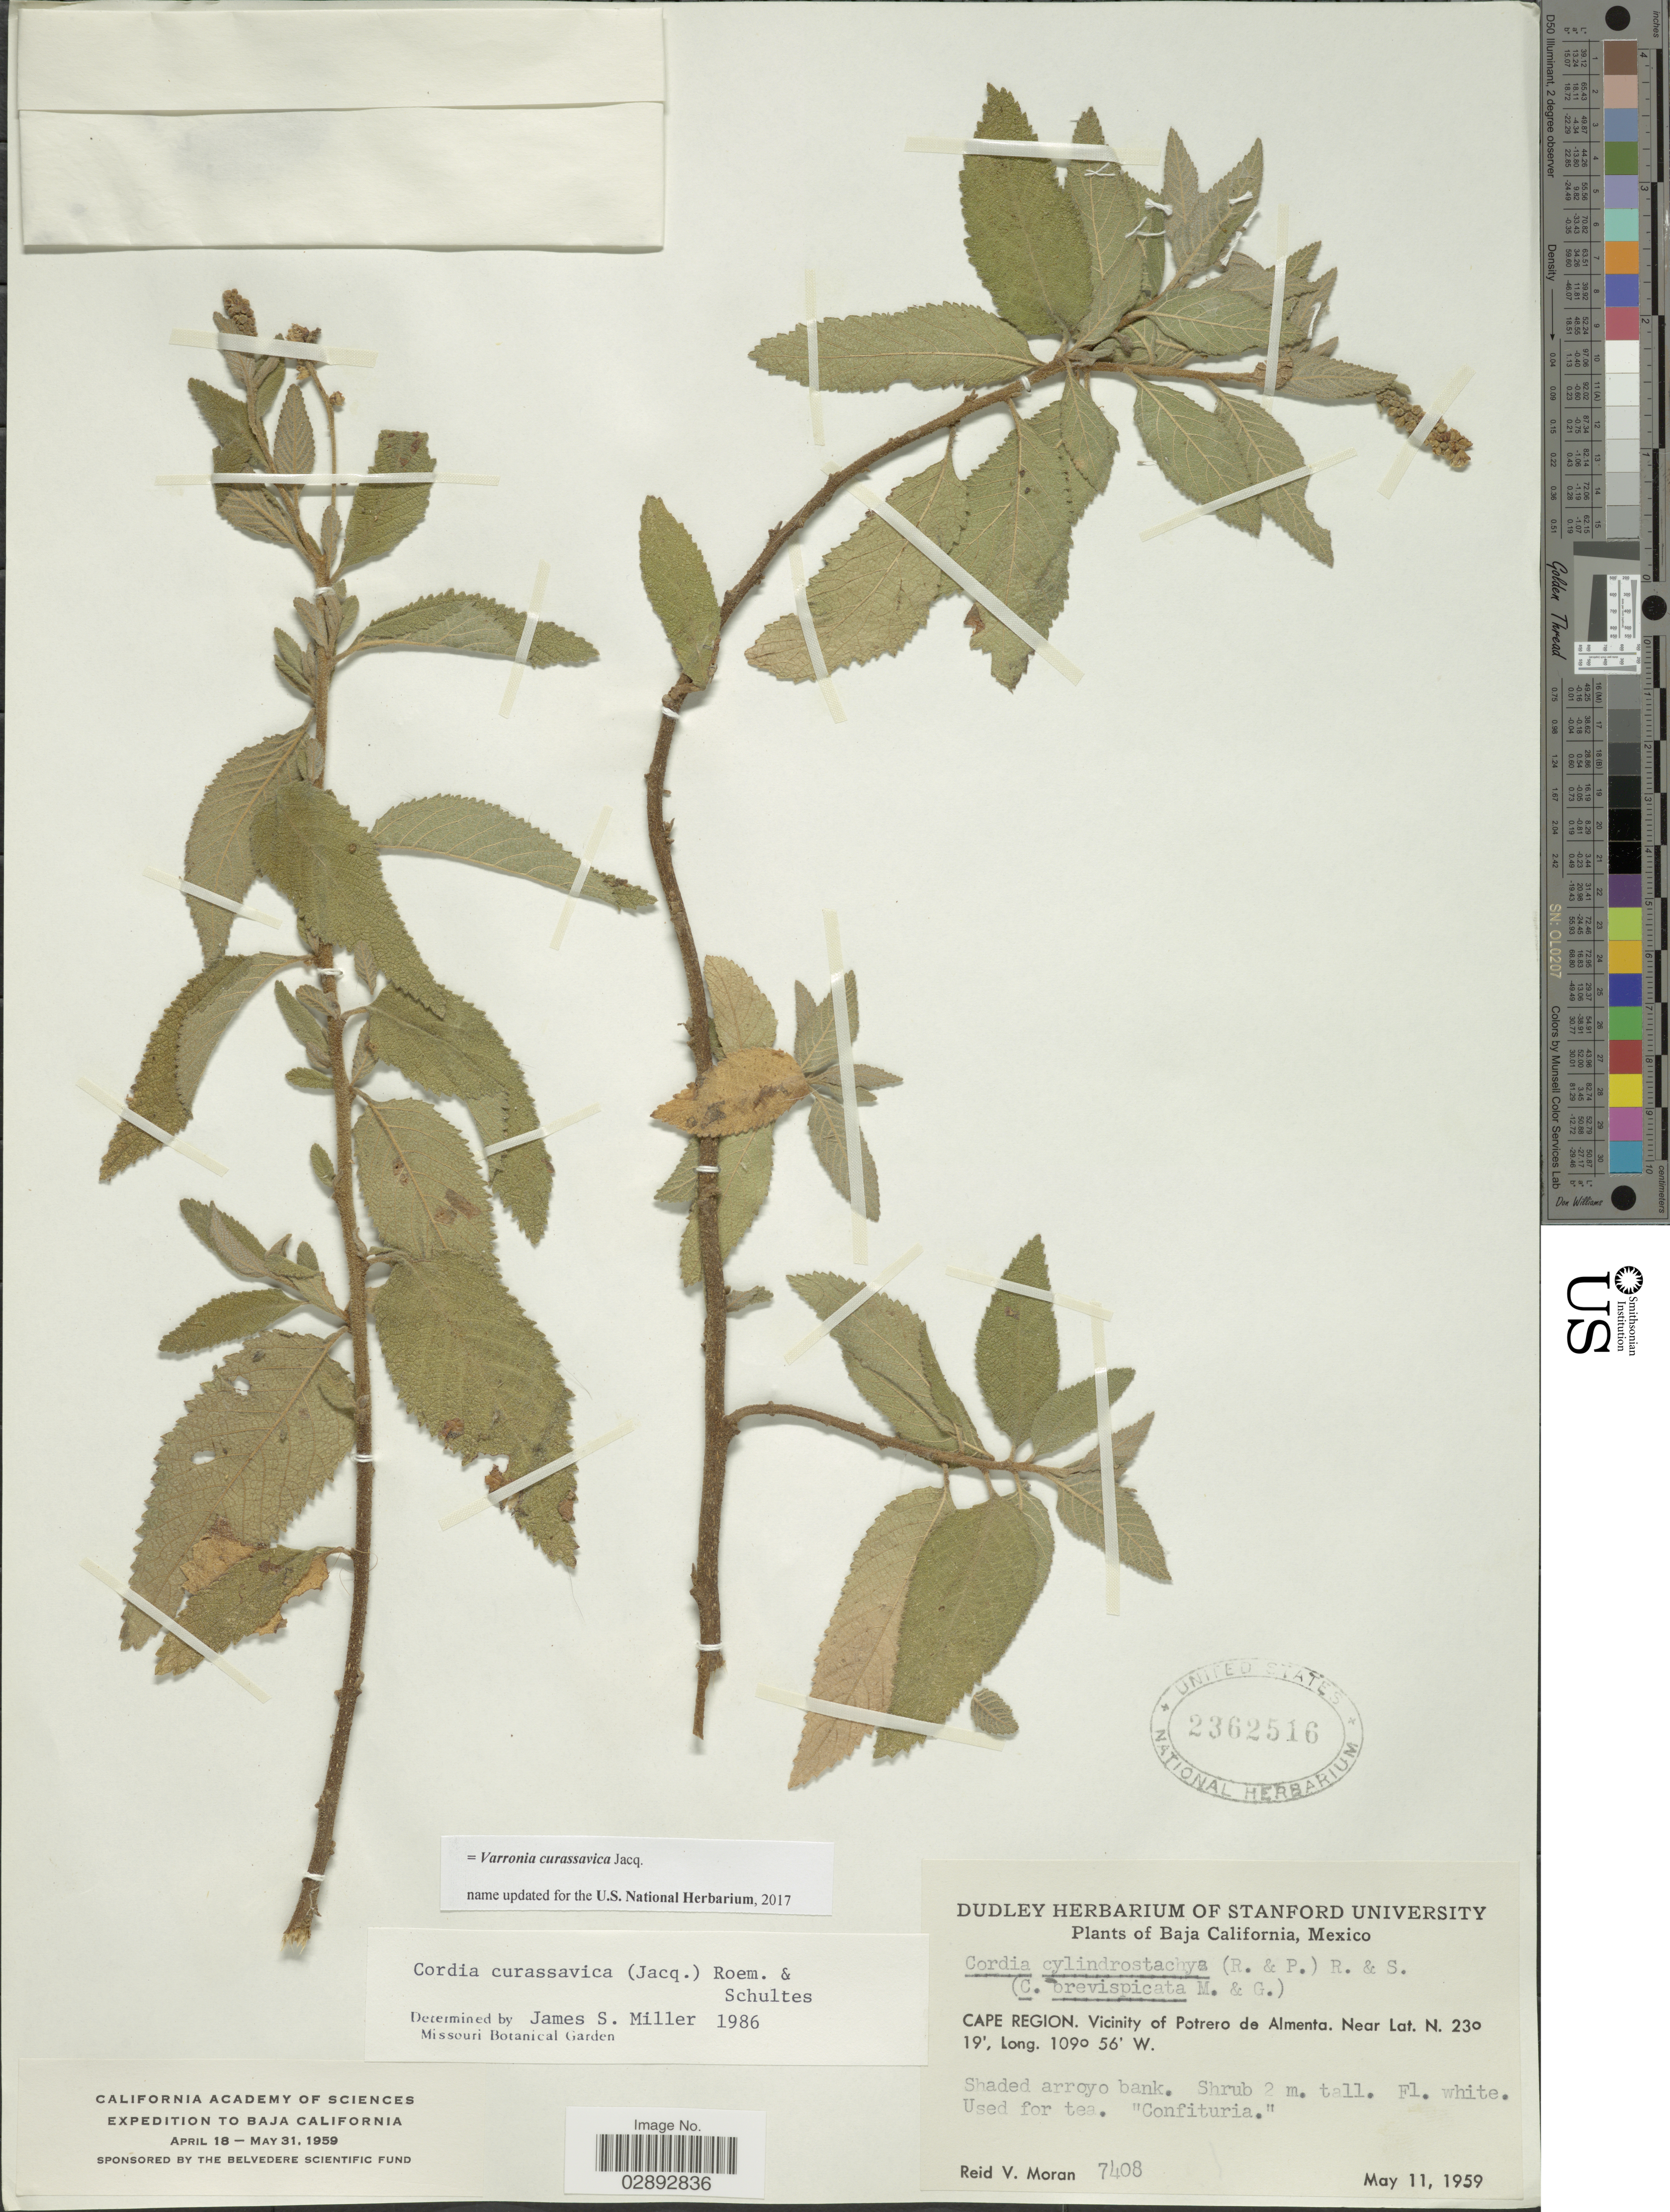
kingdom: Plantae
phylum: Tracheophyta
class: Magnoliopsida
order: Boraginales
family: Cordiaceae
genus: Varronia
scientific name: Varronia curassavica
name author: Jacq.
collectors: R. V. Moran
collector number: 7408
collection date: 1959-05-11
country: Mexico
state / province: Baja California Sur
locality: Cape Region. Vicinity of Potrero de Almenta.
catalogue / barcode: US 2362516